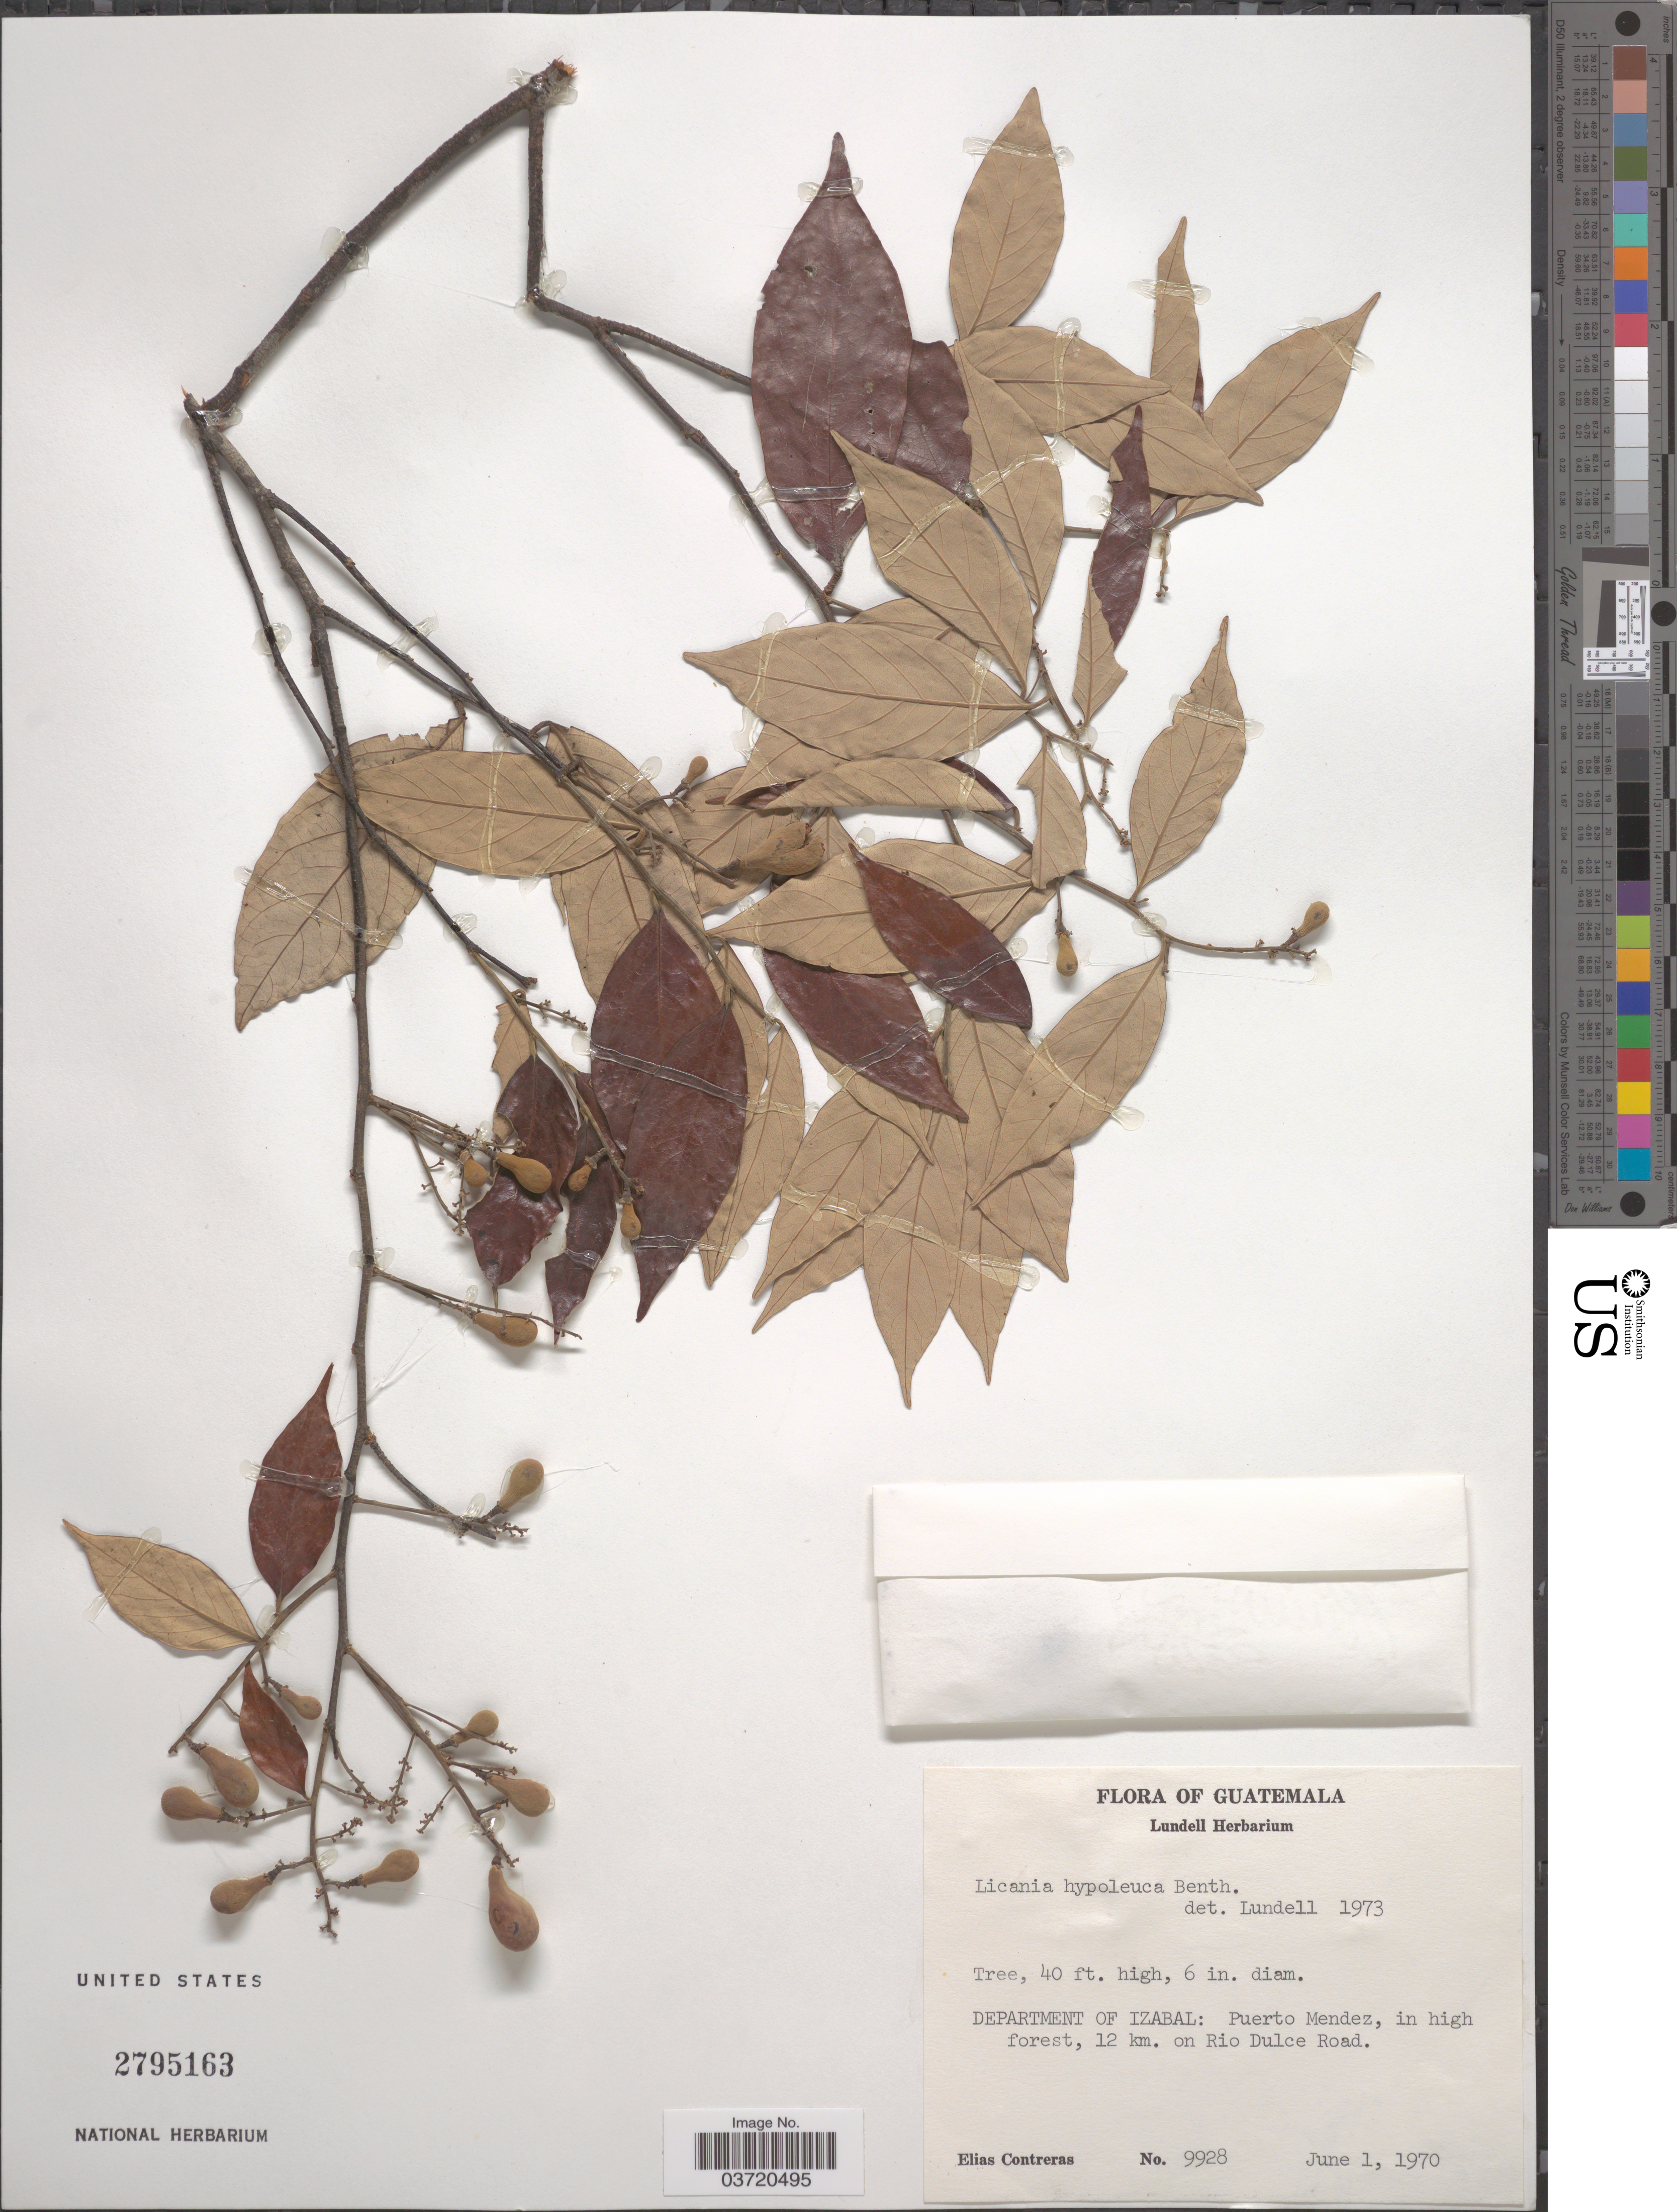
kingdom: Plantae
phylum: Tracheophyta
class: Magnoliopsida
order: Malpighiales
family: Chrysobalanaceae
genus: Licania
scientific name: Licania hypoleuca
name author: Benth.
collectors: E. Contreras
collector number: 9928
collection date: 1970-06-01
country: Guatemala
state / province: Izabal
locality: Department of Izabal: Puerto Mendez, in high forest, 12 km. on Rio Dulce Road.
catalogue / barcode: US 2795163